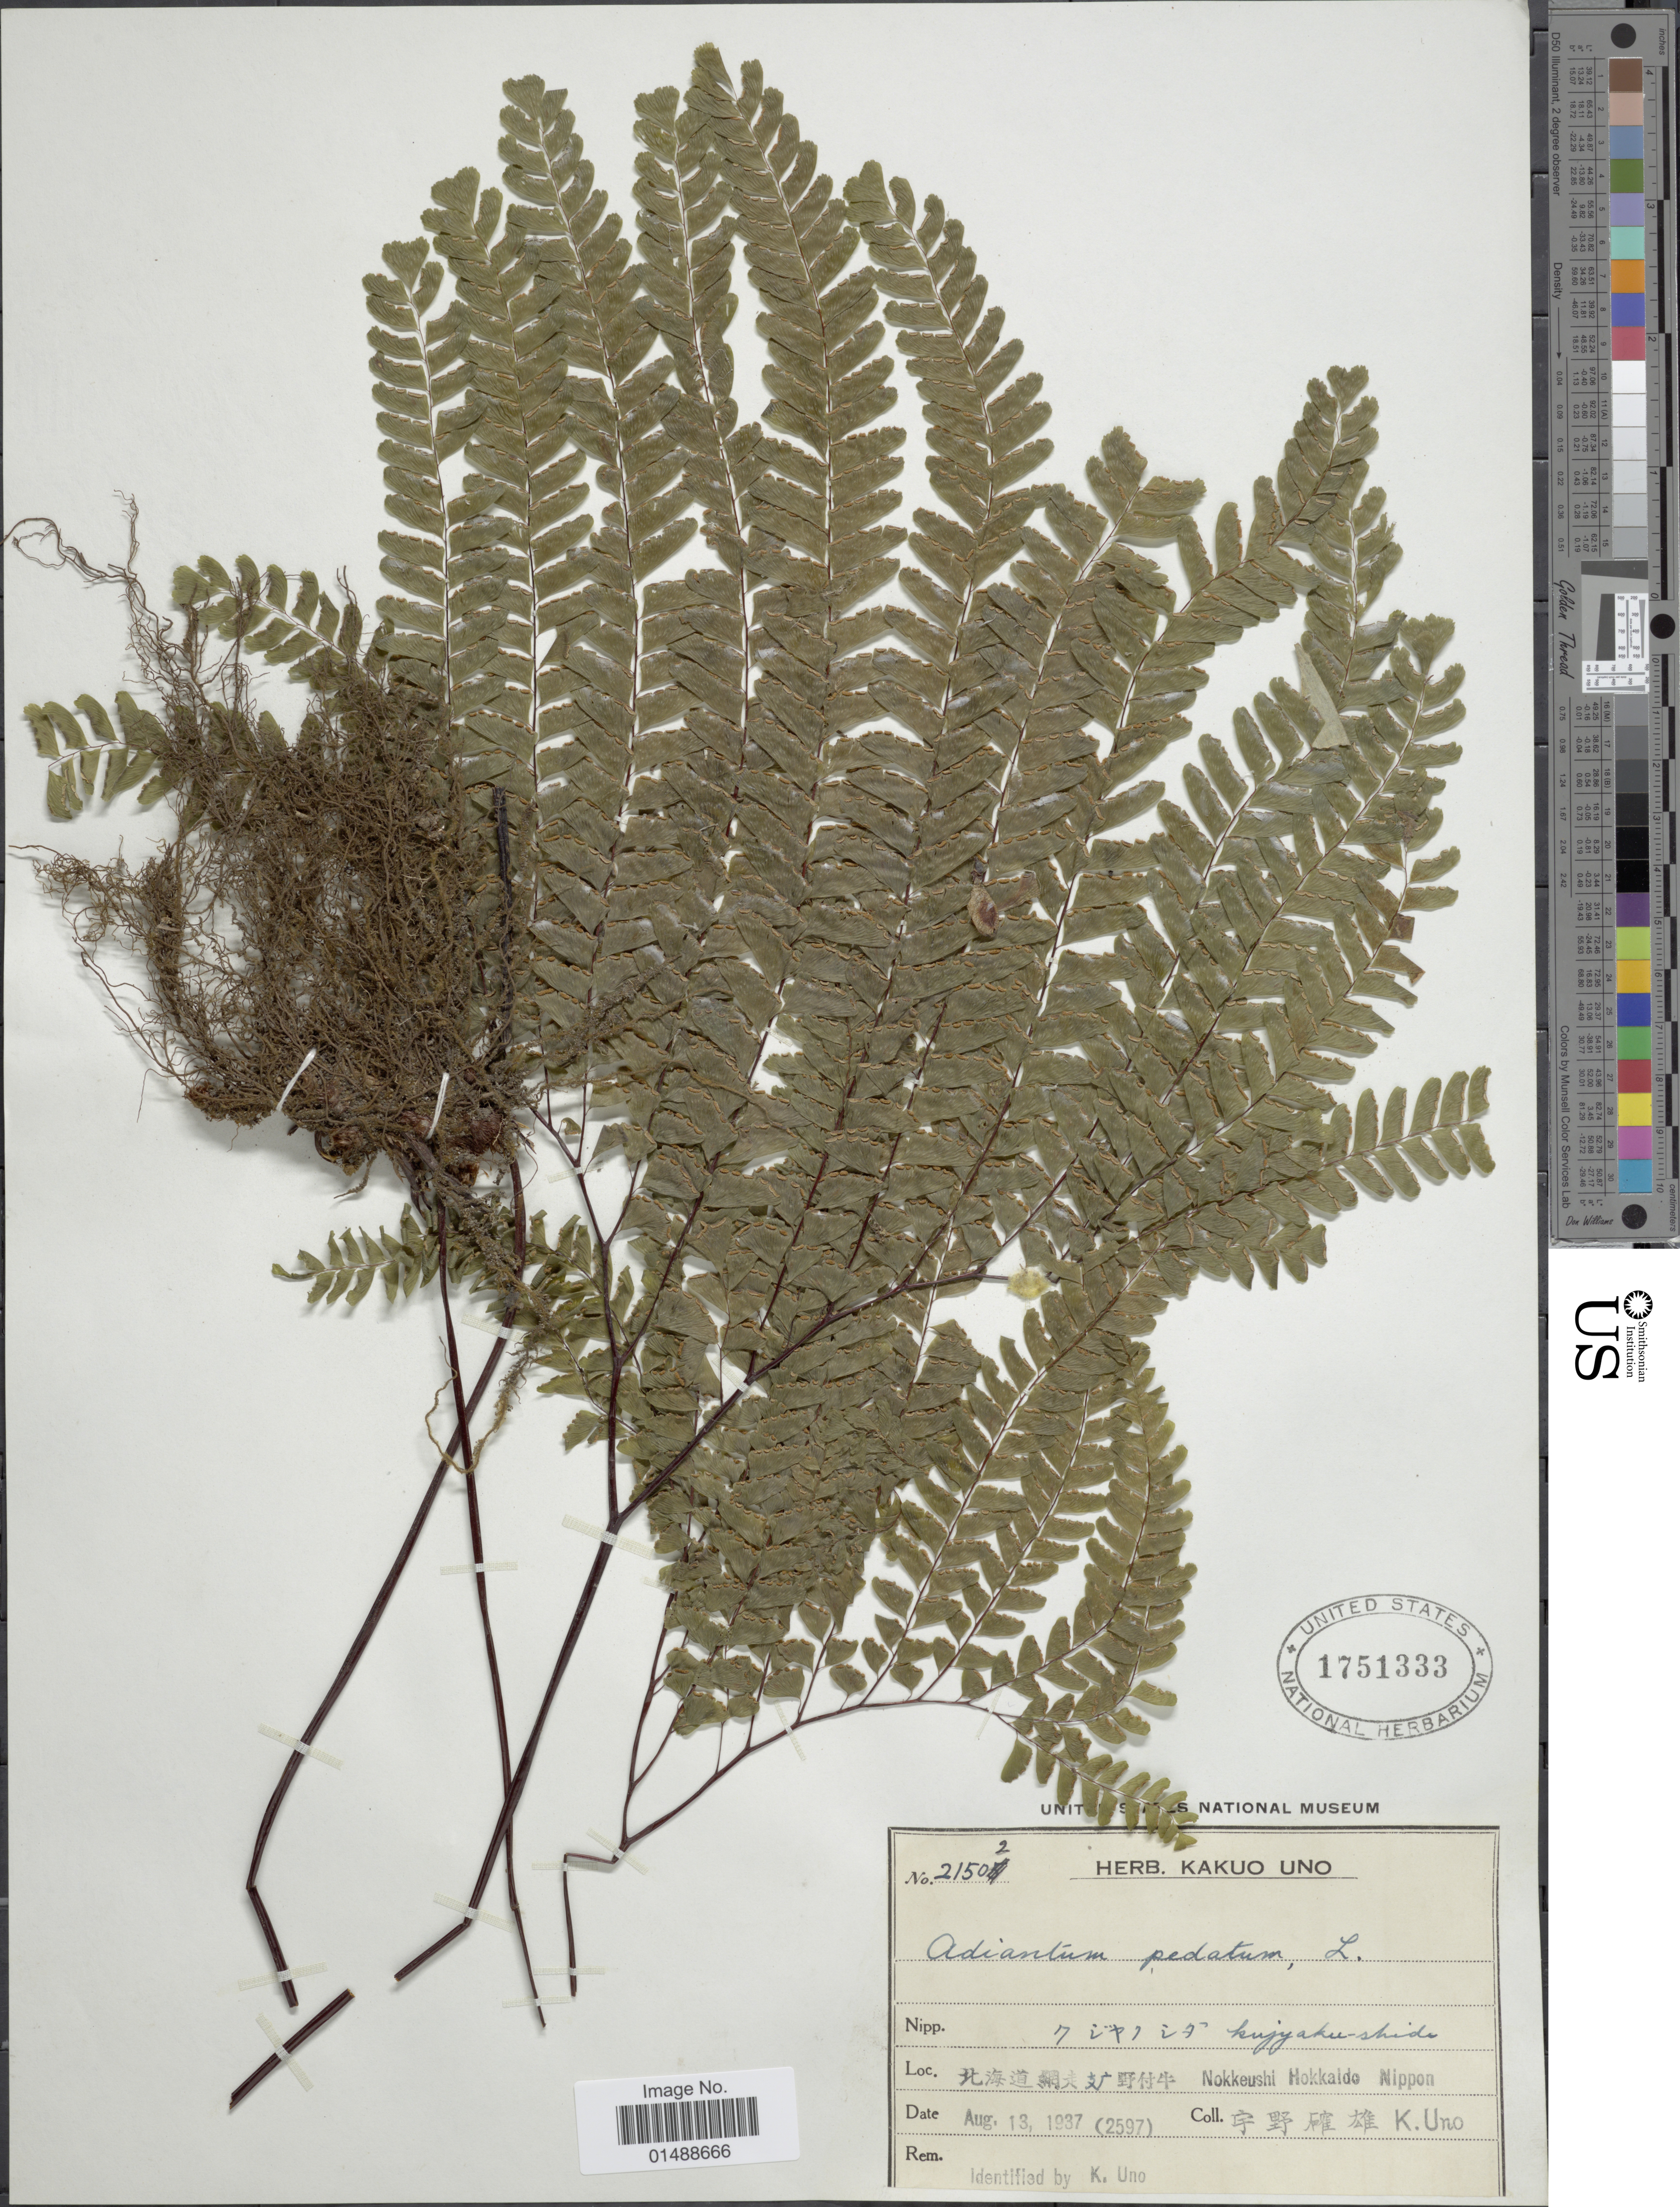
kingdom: Plantae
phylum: Tracheophyta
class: Polypodiopsida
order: Polypodiales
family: Pteridaceae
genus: Adiantum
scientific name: Adiantum pedatum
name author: L.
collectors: K. Uno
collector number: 21502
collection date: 1937-08-13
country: Japan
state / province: Hokkaidō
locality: Nokkeushim Hokkaido Nippon.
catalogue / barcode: US 1751333